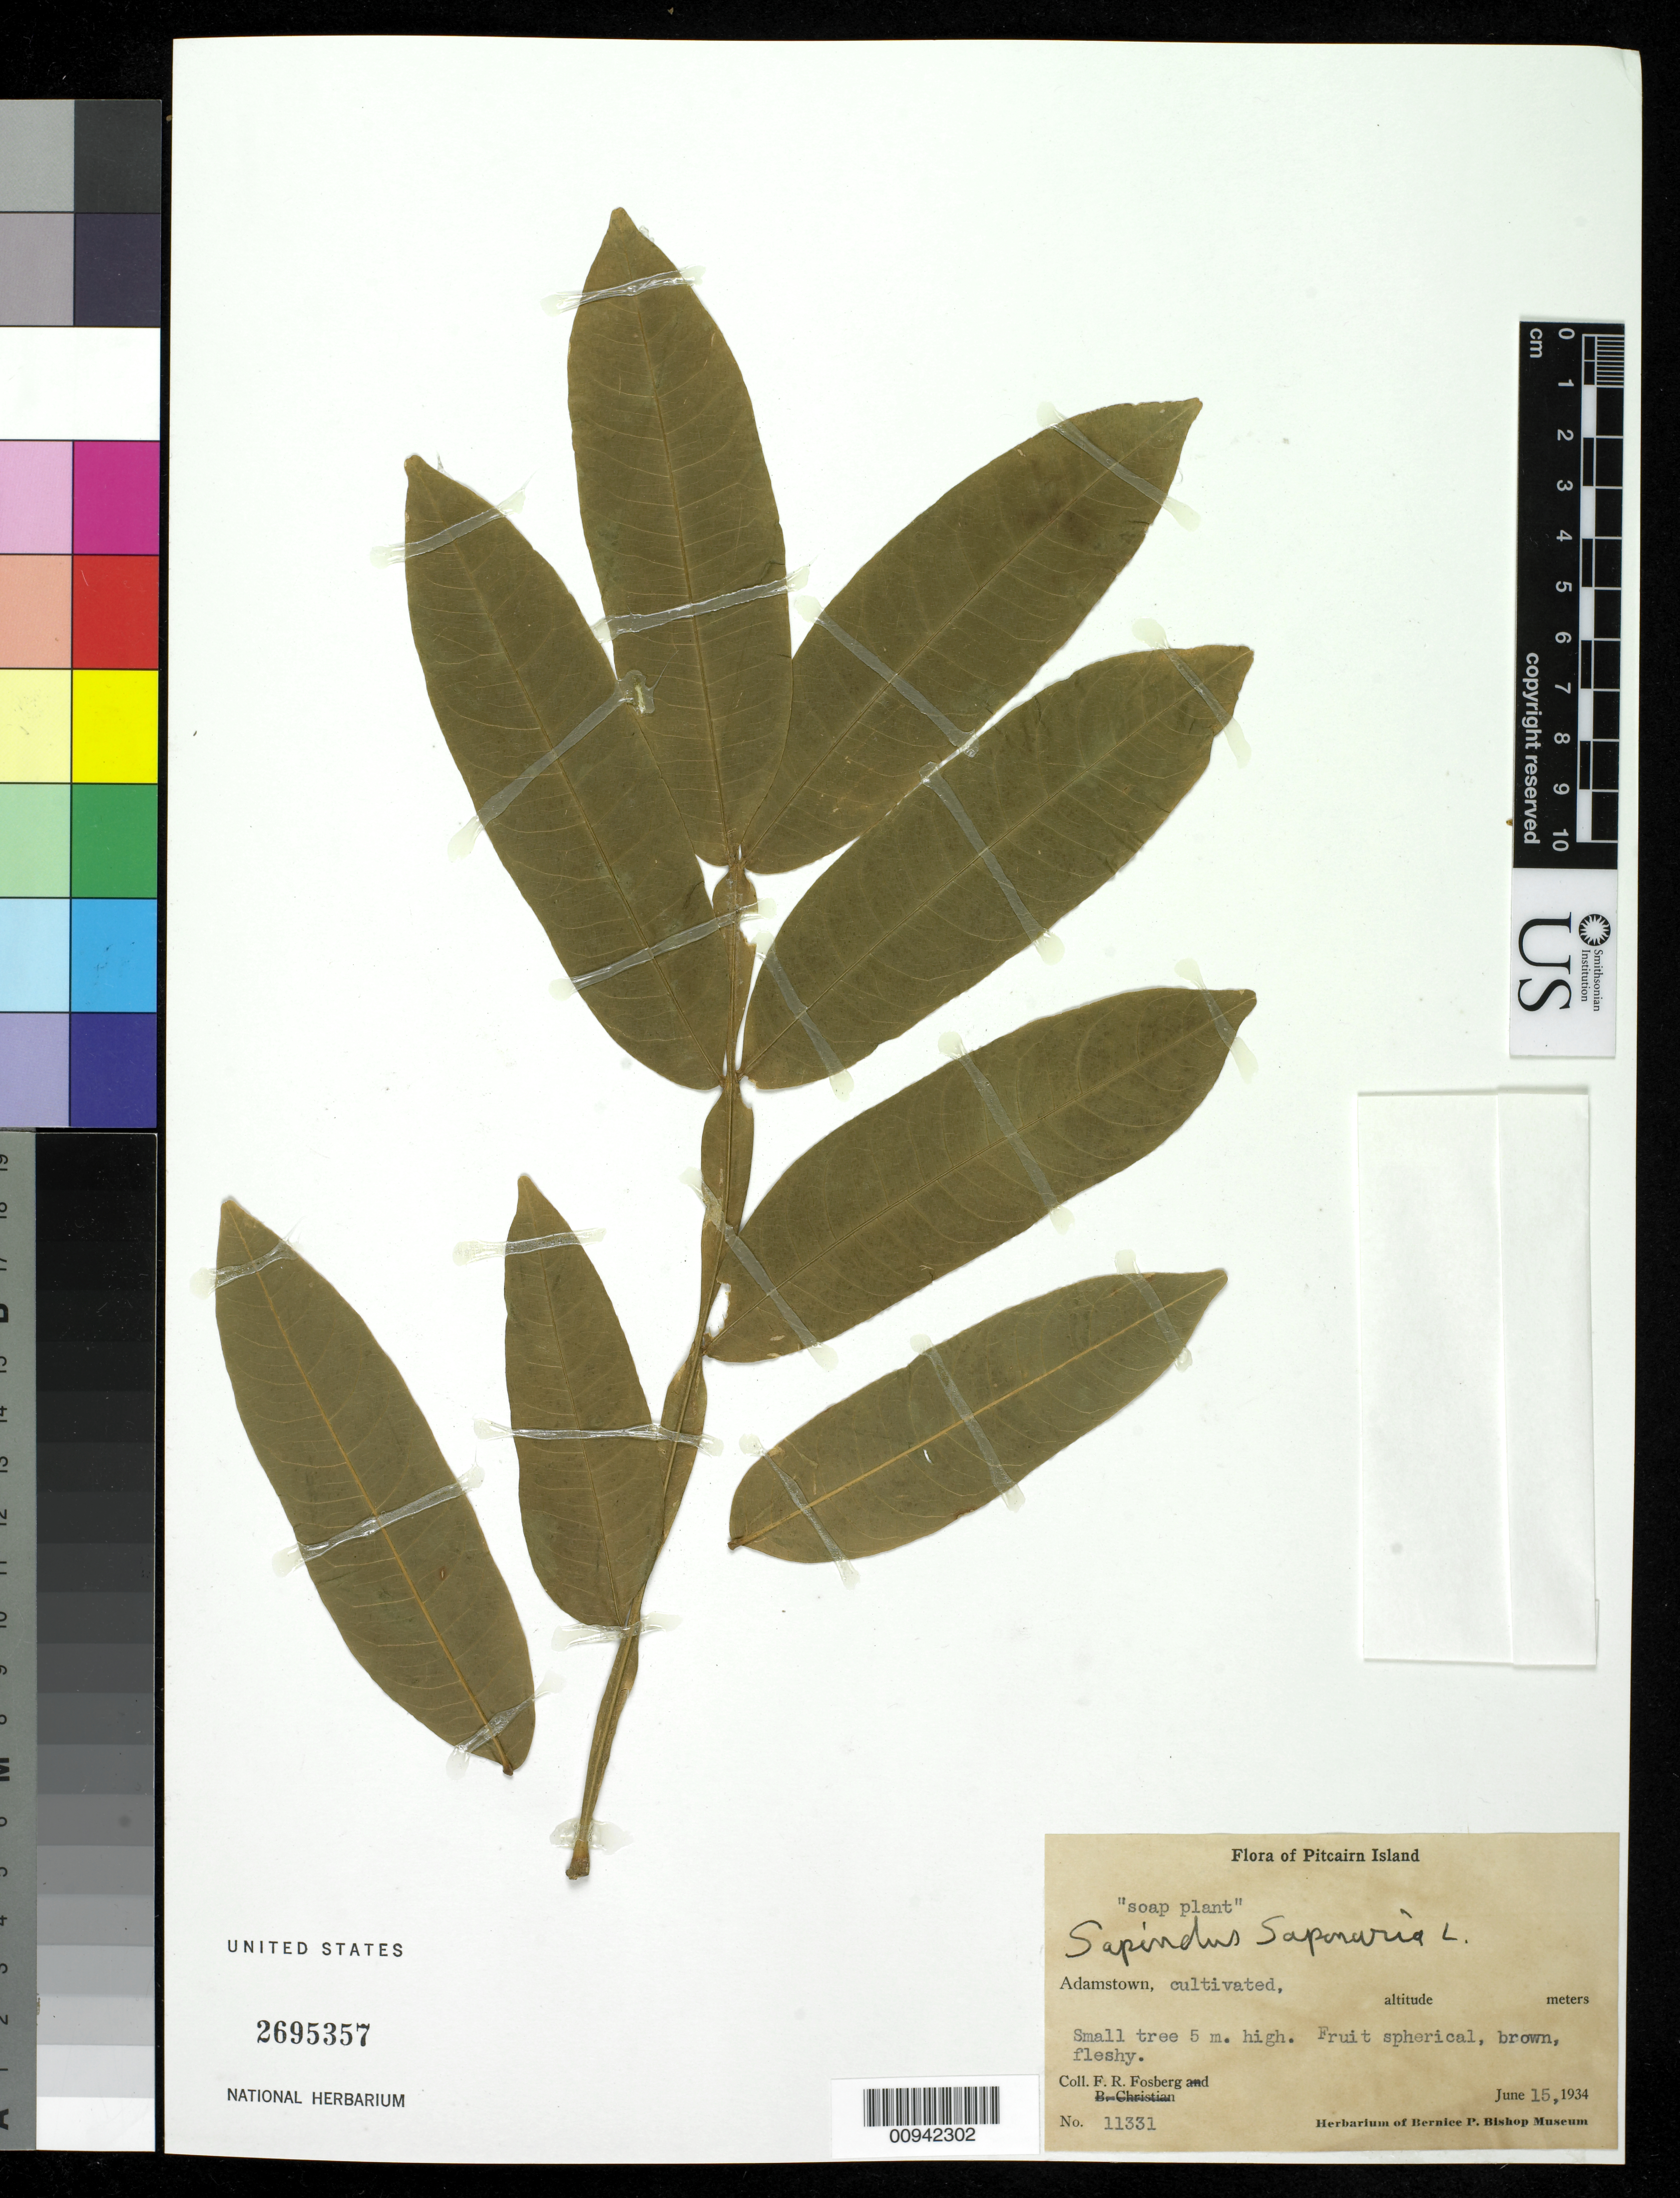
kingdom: Plantae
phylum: Tracheophyta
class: Magnoliopsida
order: Sapindales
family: Sapindaceae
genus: Sapindus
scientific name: Sapindus saponaria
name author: L.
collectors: F. R. Fosberg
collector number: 11331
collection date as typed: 15 Jun 1934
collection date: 1934-06-15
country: Pitcairn Islands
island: Pitcairn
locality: Adamstown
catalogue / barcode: US 2695357